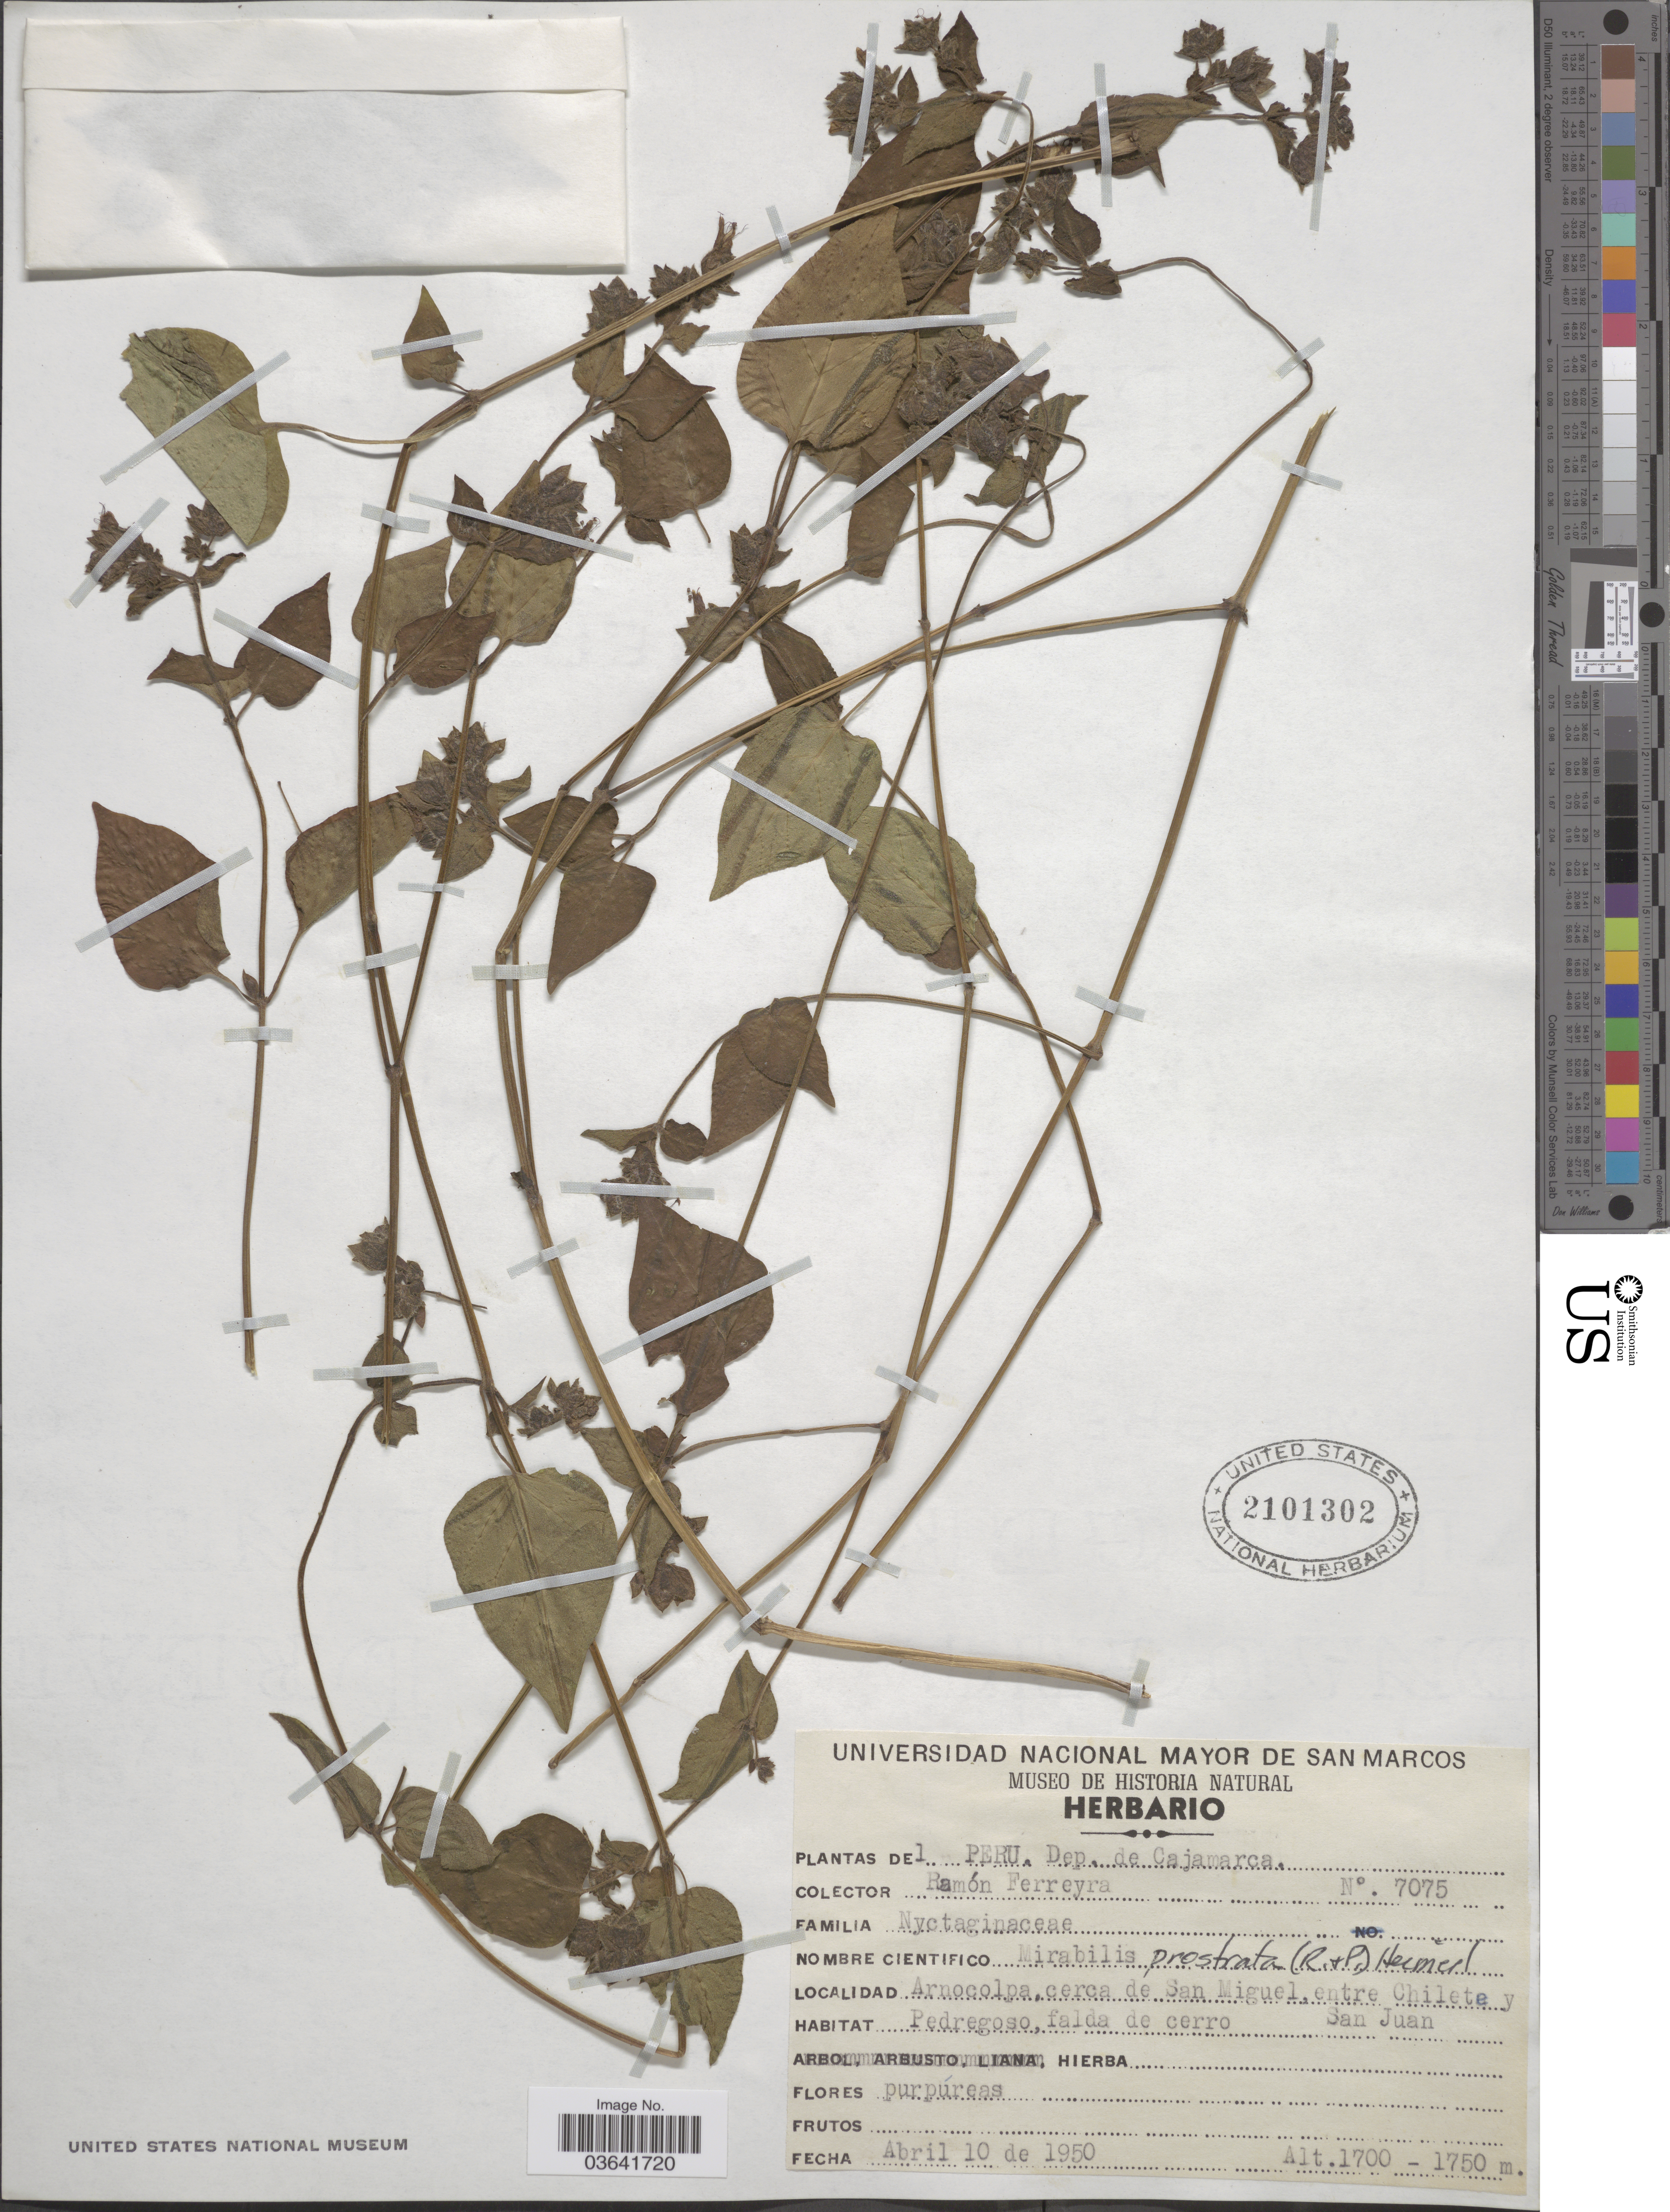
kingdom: Plantae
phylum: Tracheophyta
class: Magnoliopsida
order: Caryophyllales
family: Nyctaginaceae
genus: Mirabilis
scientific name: Mirabilis prostrata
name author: (Ruiz & Pav.) Heimerl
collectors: R. A. Ferreyra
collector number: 7075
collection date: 1950-04-10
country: Peru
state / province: Cajamarca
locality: Dep. de Cajamarca. Arnocolpa, cerca de San Miguel, entre Chilete y San Juan.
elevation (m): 1700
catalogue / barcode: US 2101302